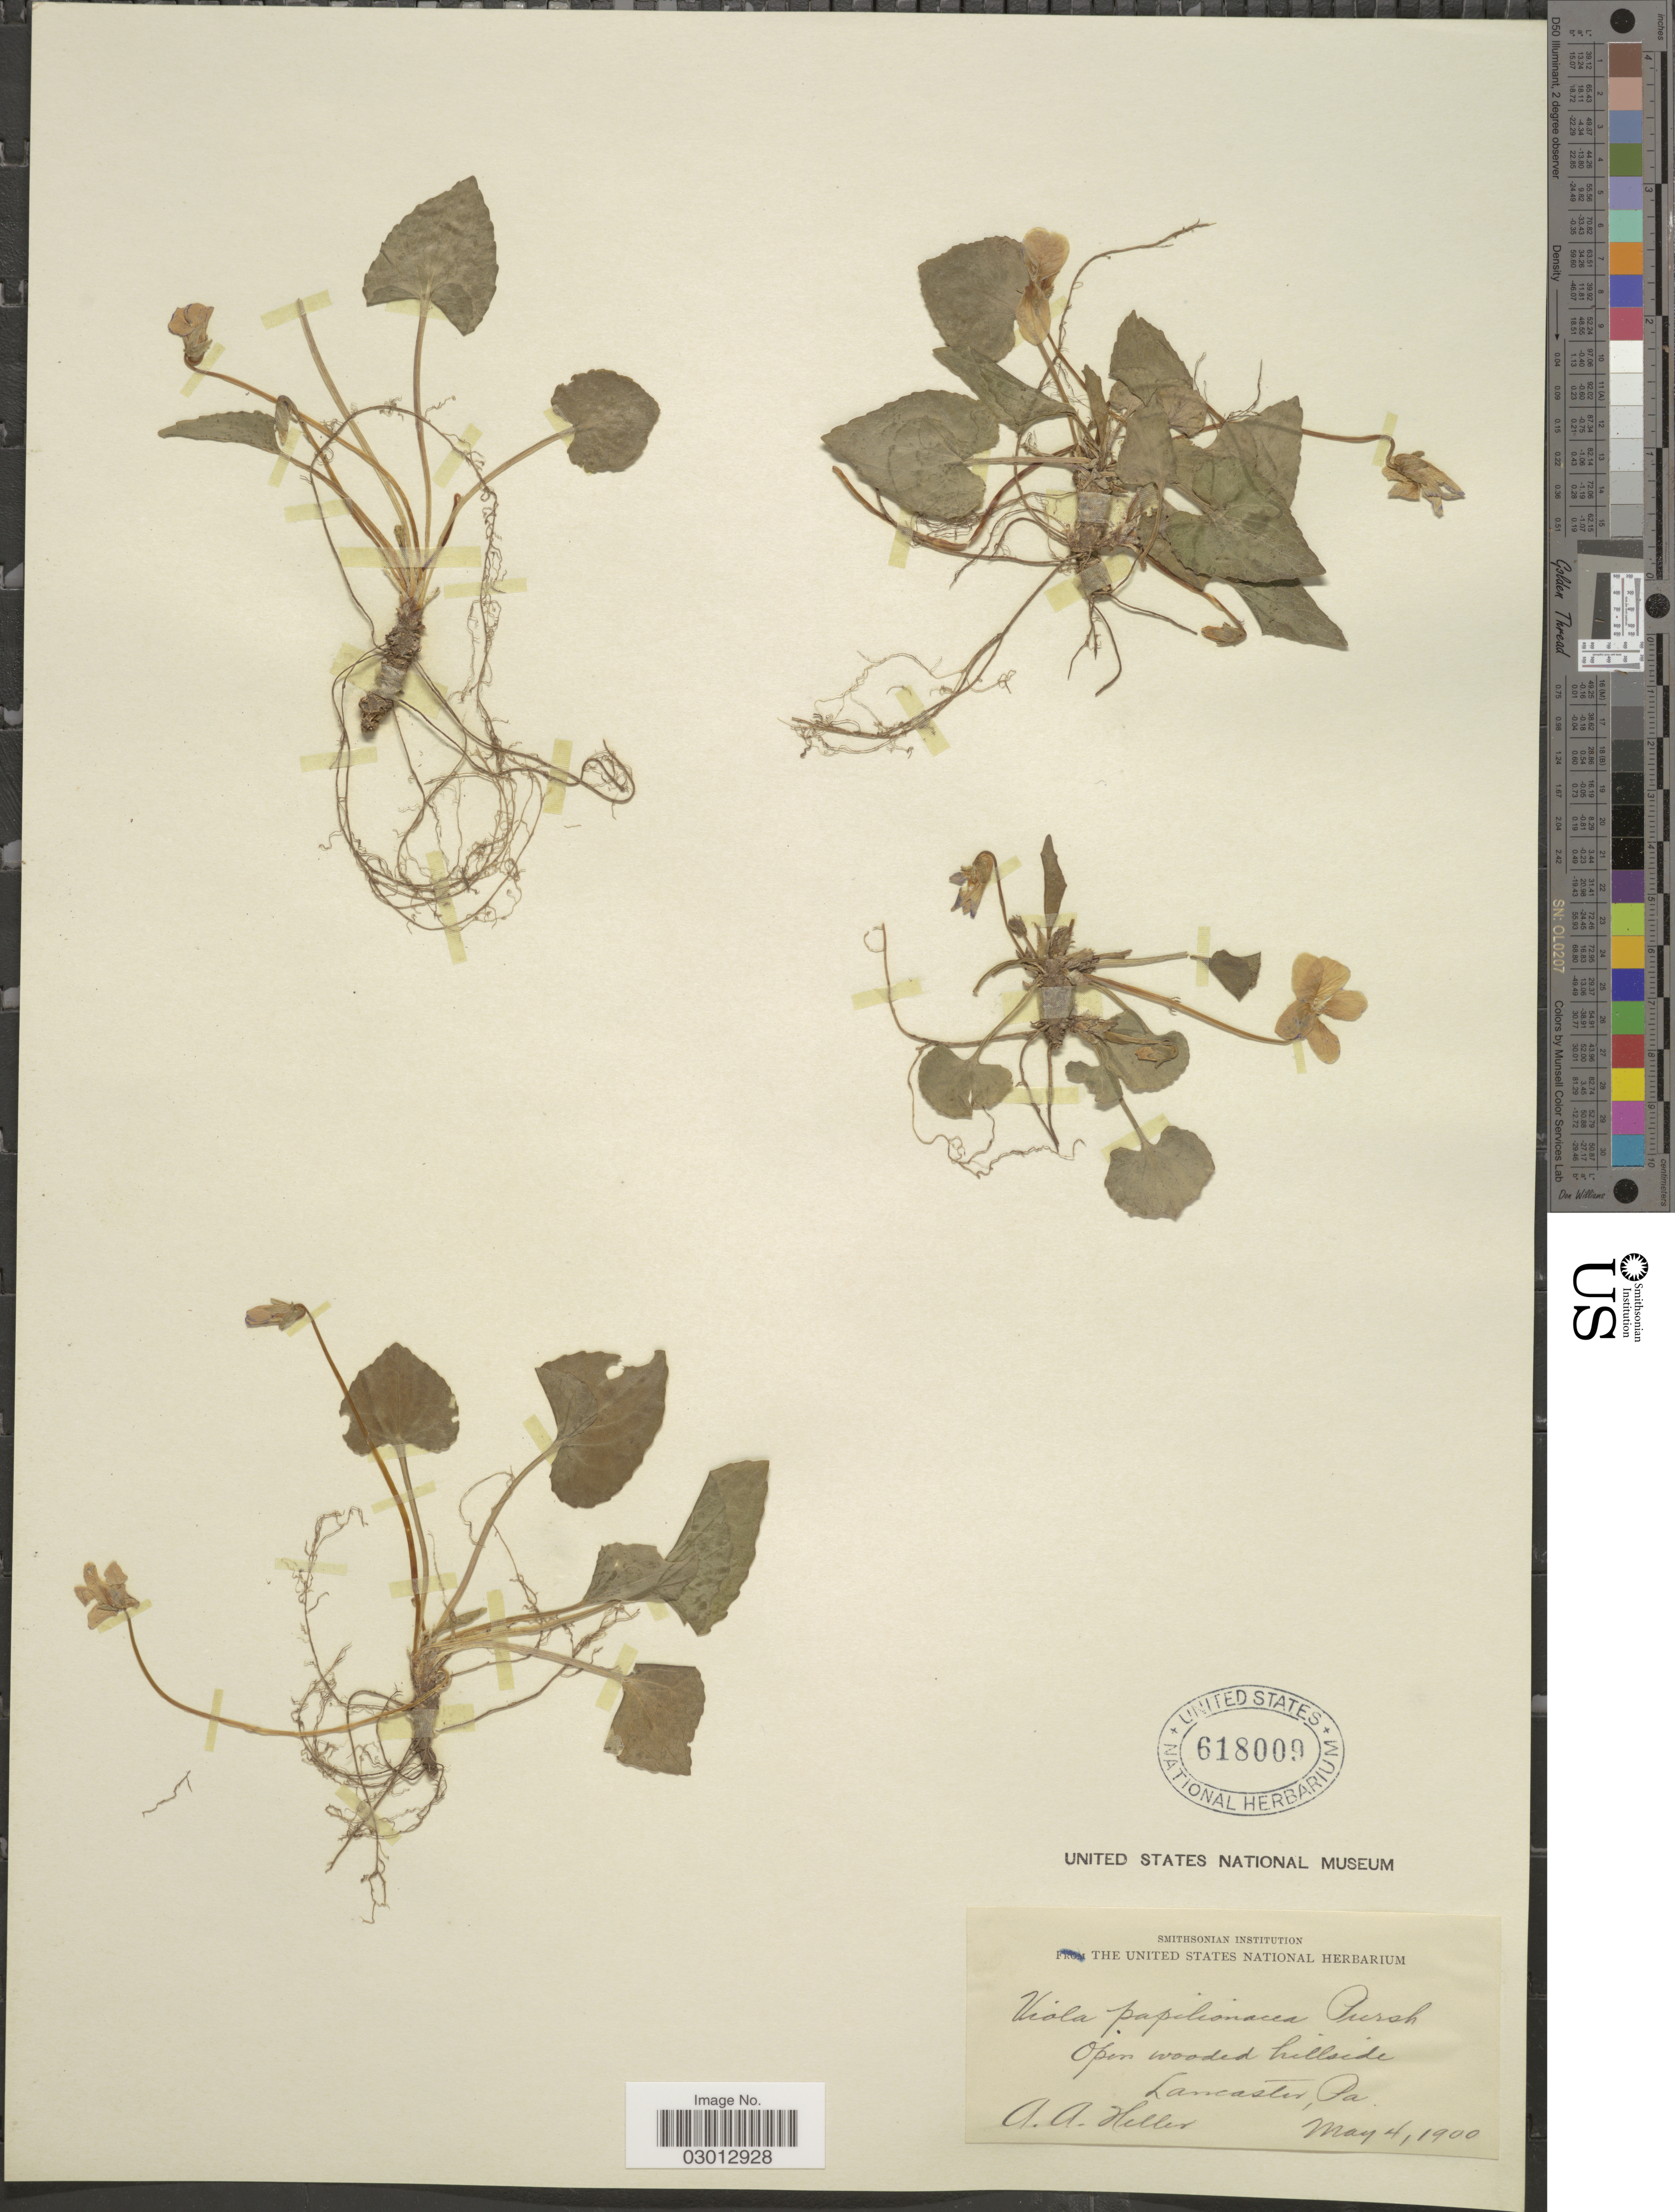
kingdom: Plantae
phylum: Tracheophyta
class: Magnoliopsida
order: Malpighiales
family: Violaceae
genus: Viola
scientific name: Viola papilionacea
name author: Pursh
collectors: A. A. Heller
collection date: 1900-05-04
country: United States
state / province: Pennsylvania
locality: Lancaster, Pa.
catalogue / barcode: US 618009